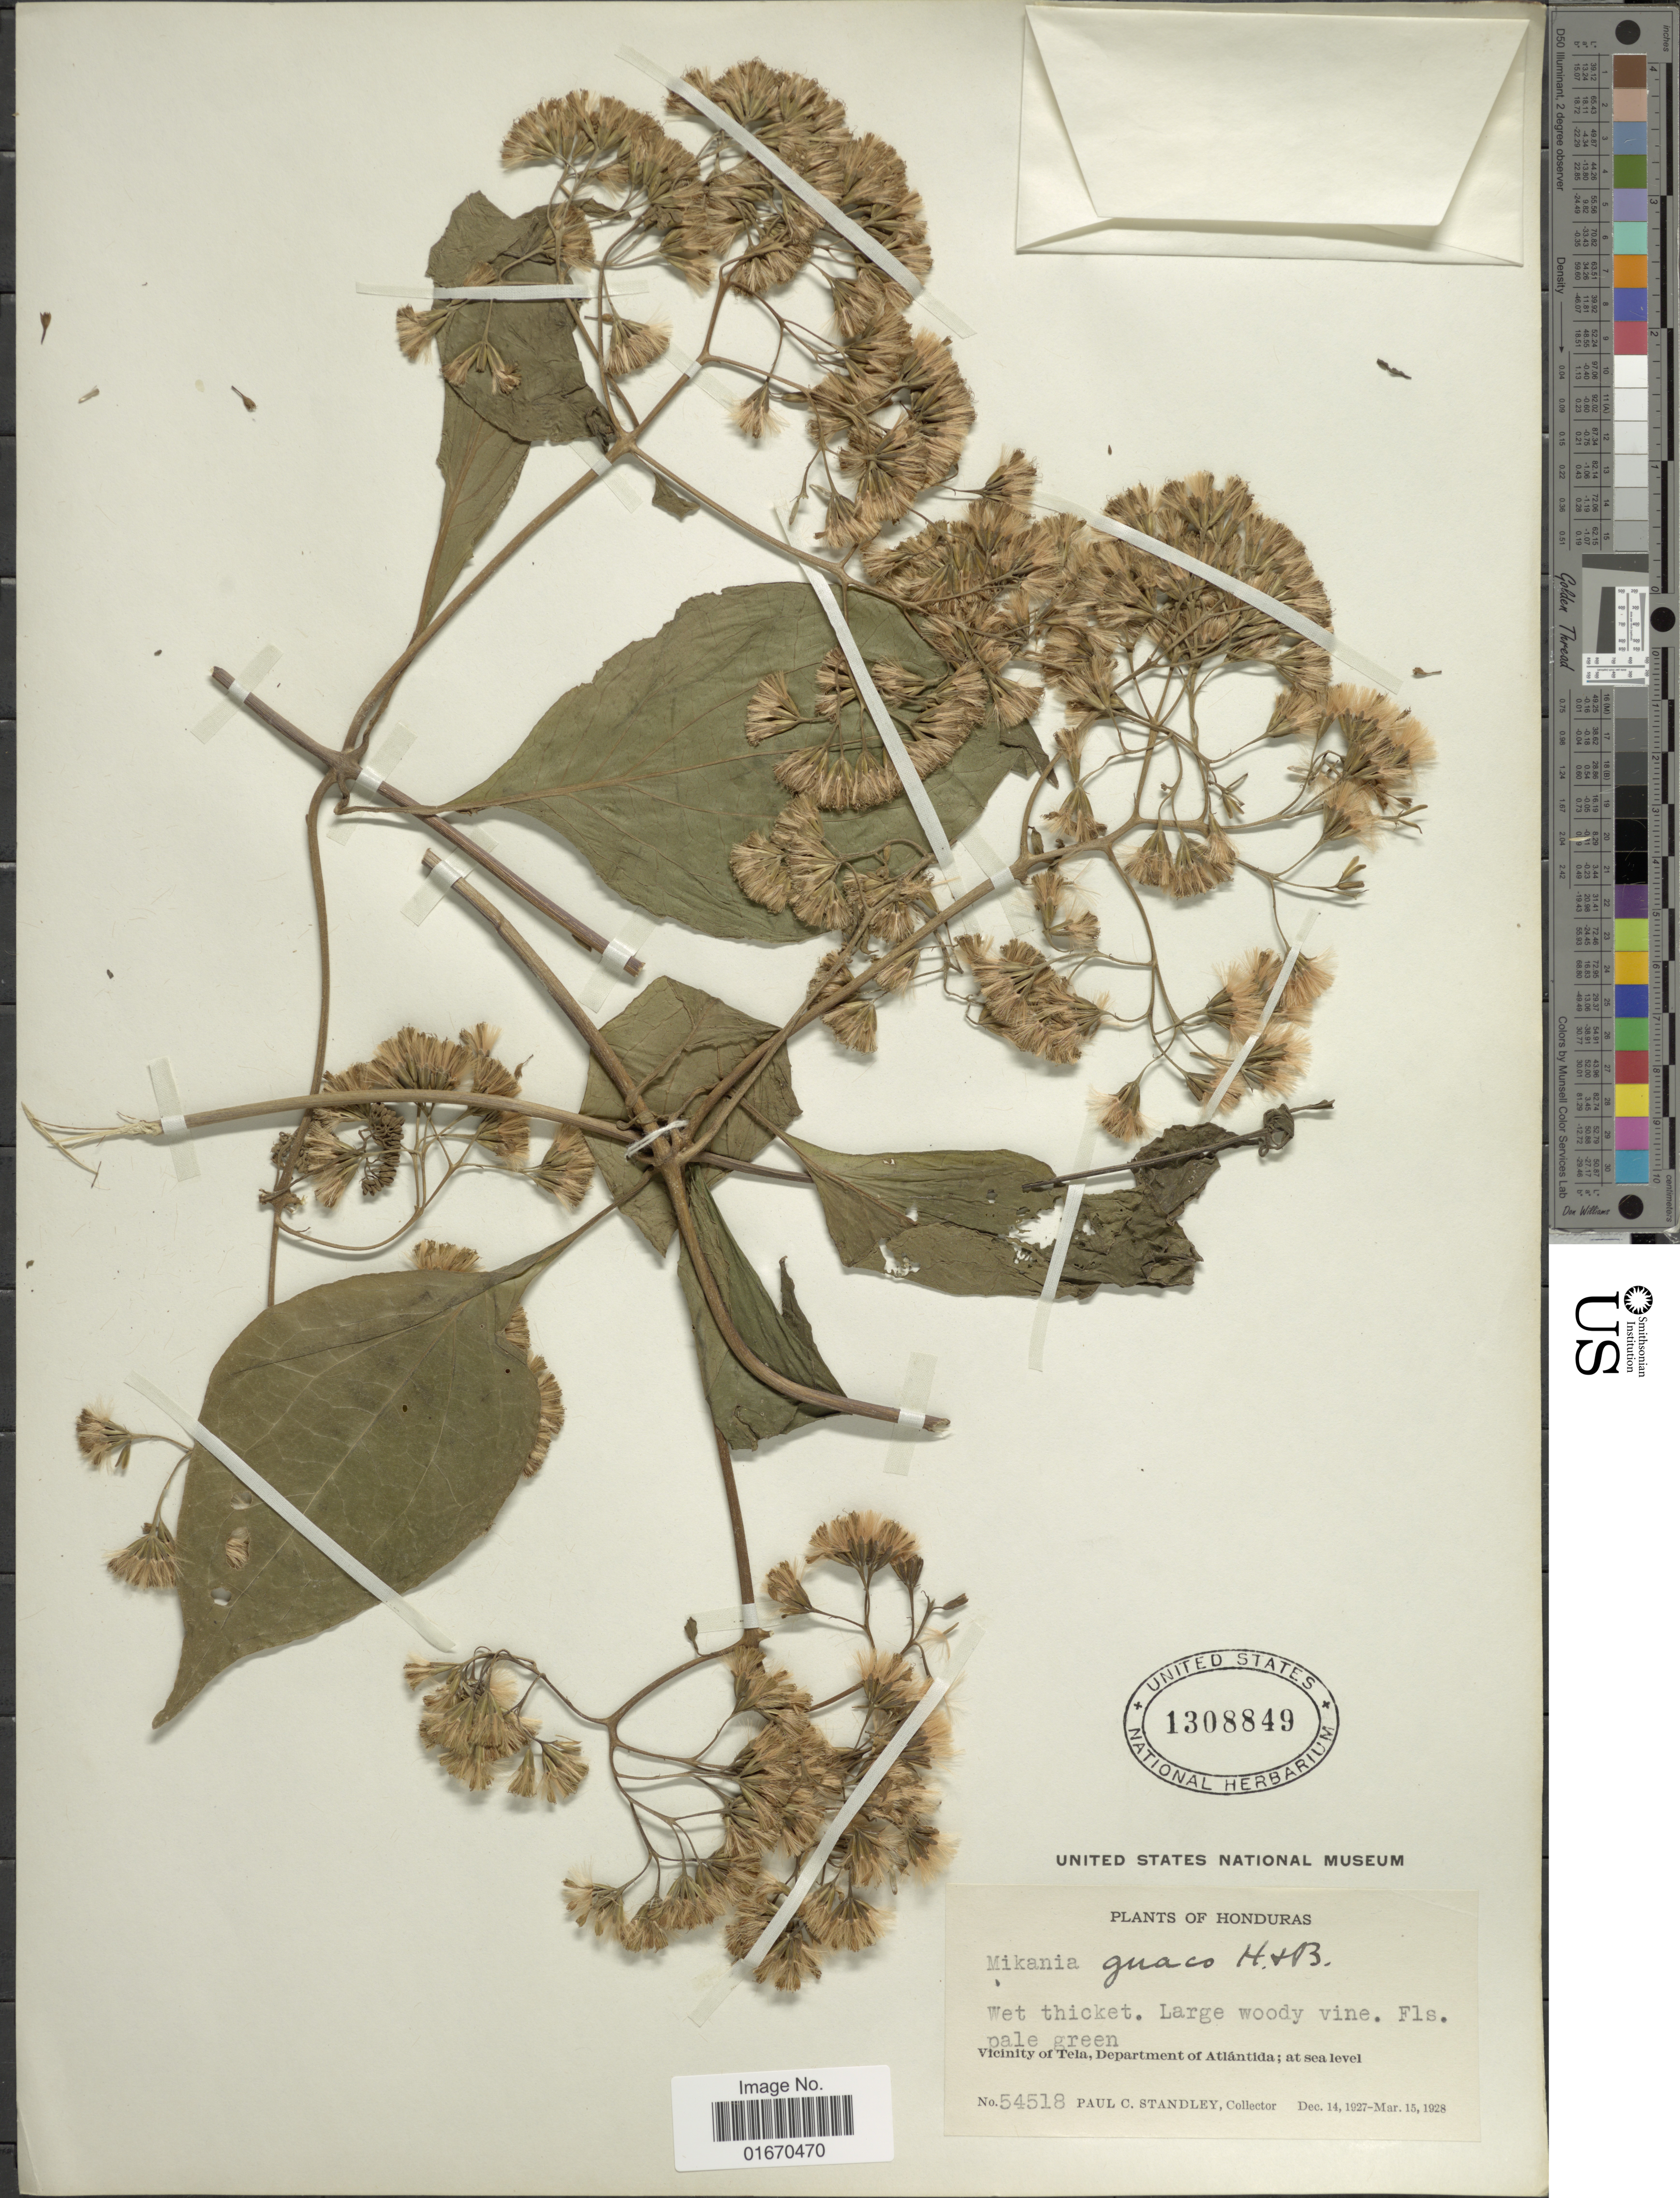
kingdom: Plantae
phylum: Tracheophyta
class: Magnoliopsida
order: Asterales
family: Asteraceae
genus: Mikania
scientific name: Mikania guaco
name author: Humb. & Bonpl.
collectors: P. C. Standley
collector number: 54518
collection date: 1927-12-14/1928-03-15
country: Honduras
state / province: Atlántida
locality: Vicinity of Tela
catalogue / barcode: US 1308849